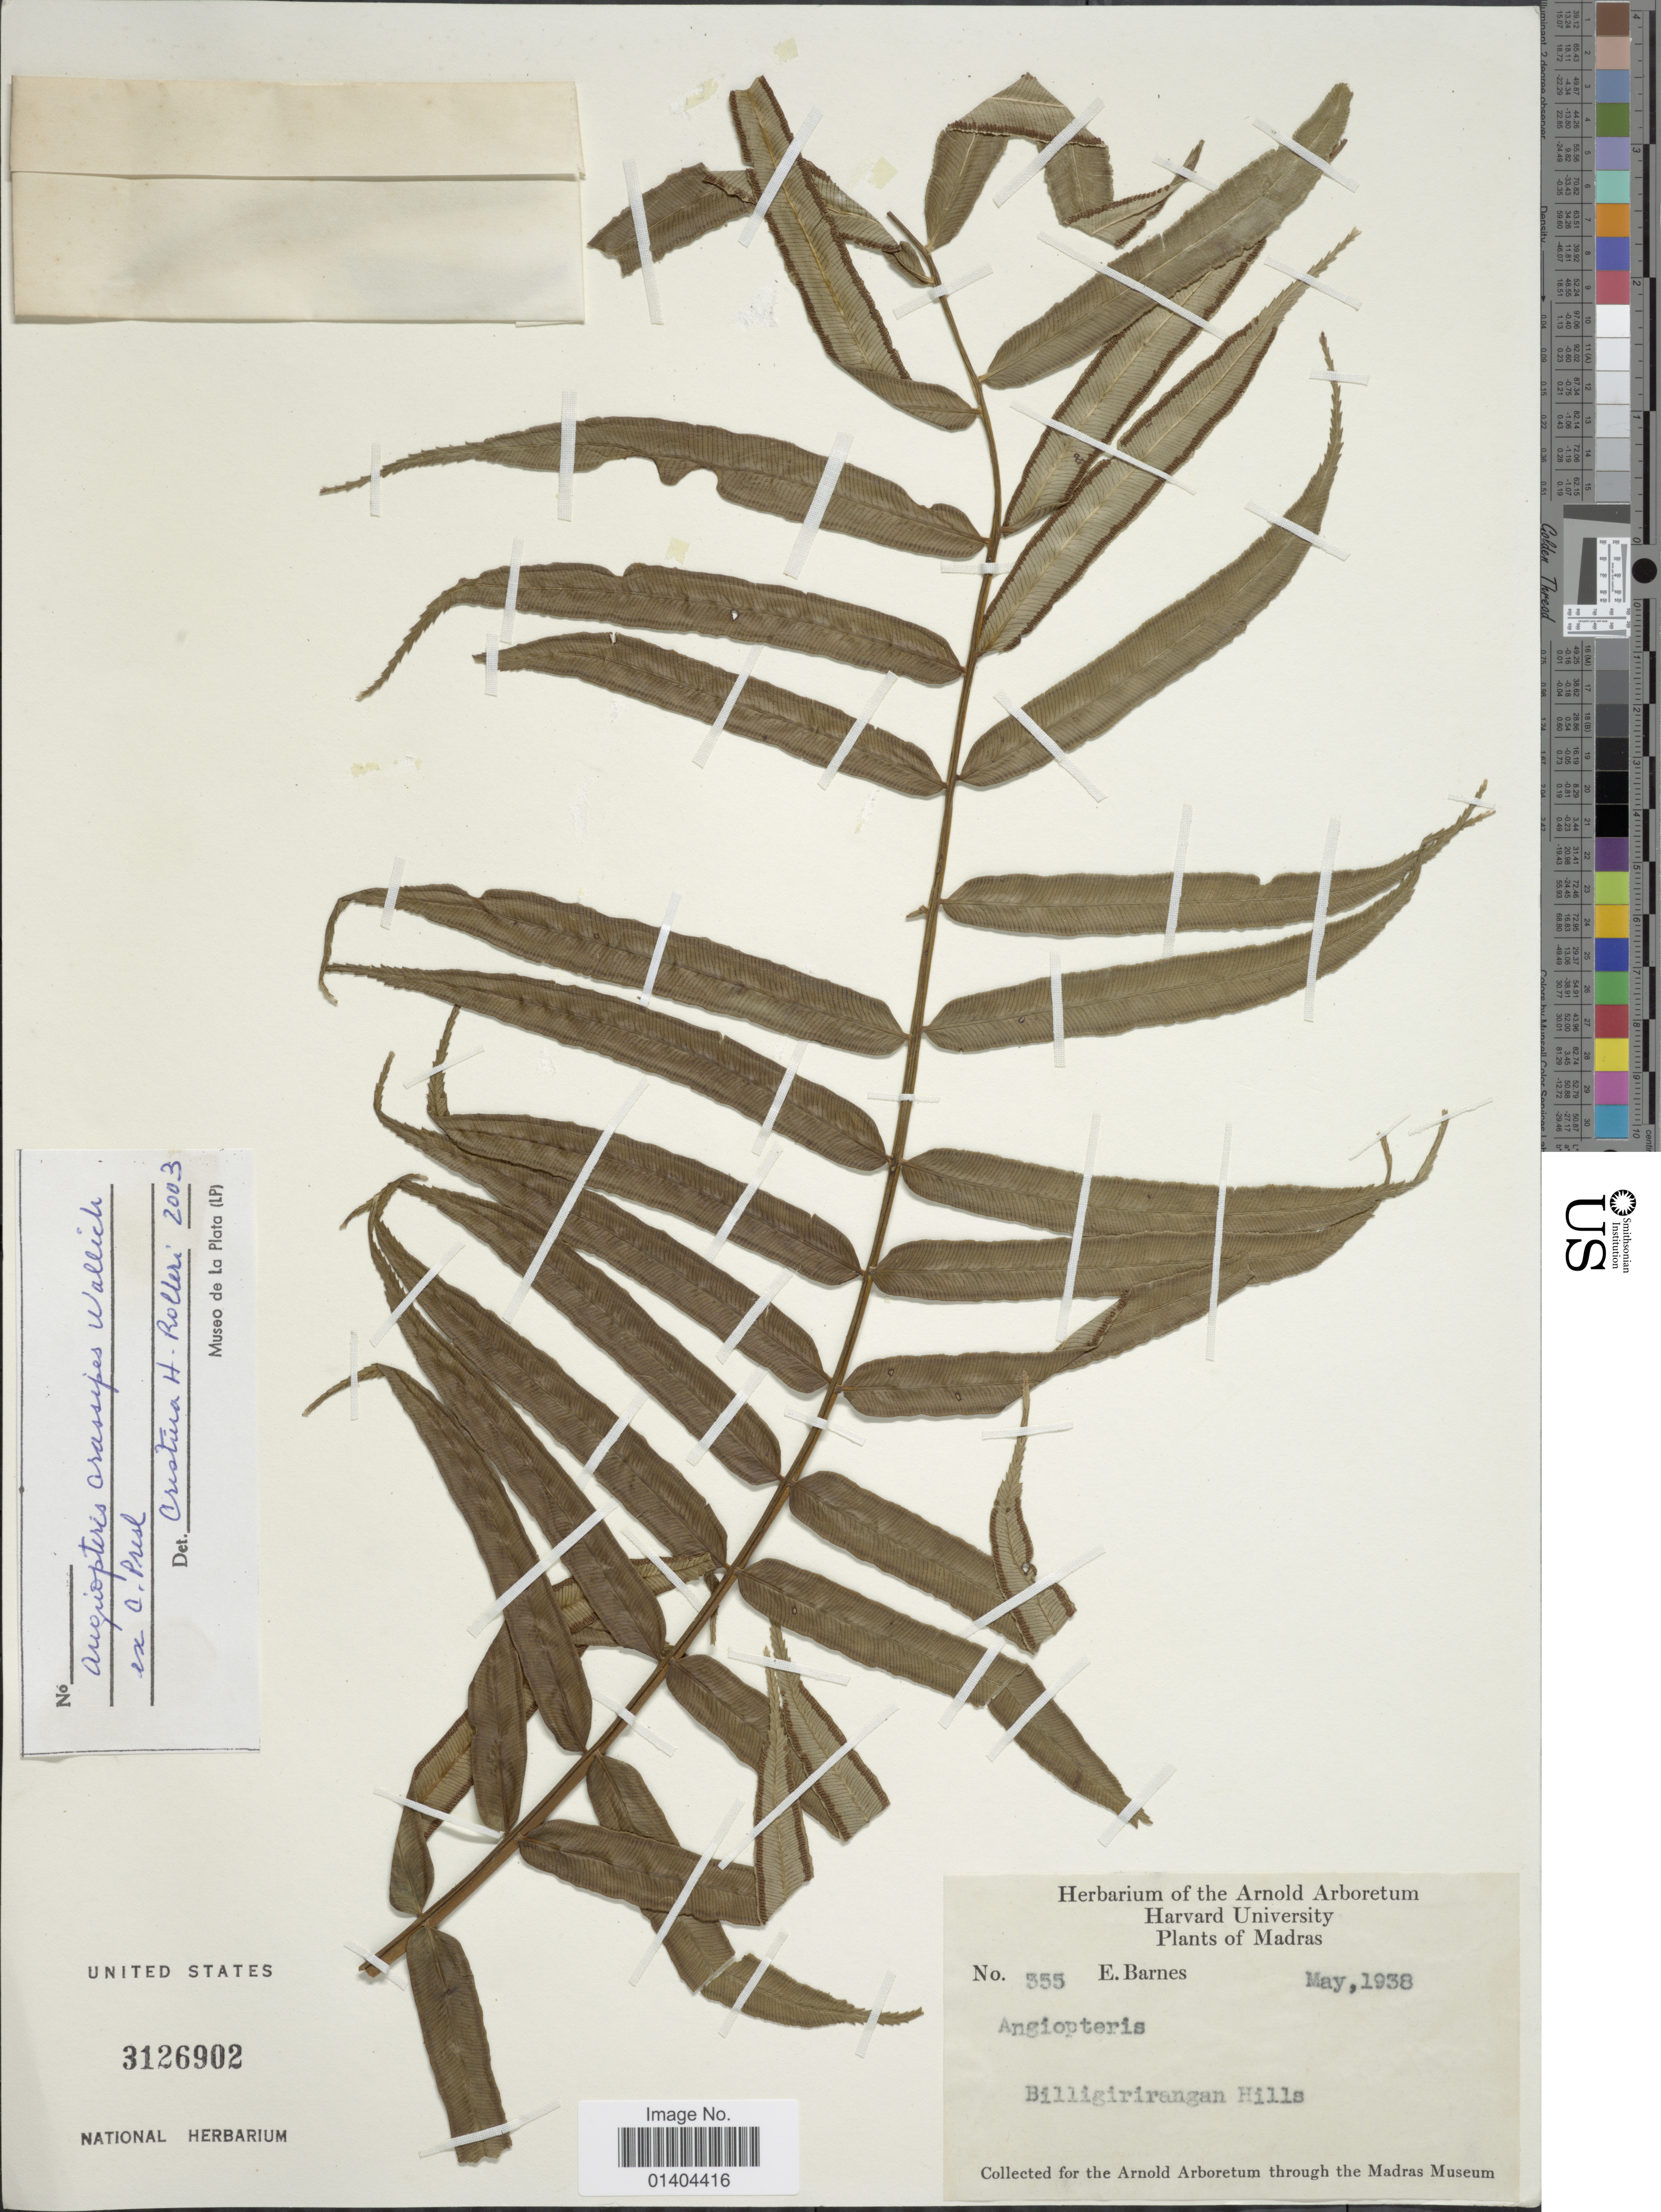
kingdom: Plantae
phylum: Tracheophyta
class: Polypodiopsida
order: Marattiales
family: Marattiaceae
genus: Angiopteris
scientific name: Angiopteris crassipes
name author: Wall. ex C. Presl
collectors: E. Barnes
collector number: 355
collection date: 1938-05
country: India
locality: Madras, Billigirirangan Hills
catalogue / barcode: US 3126902